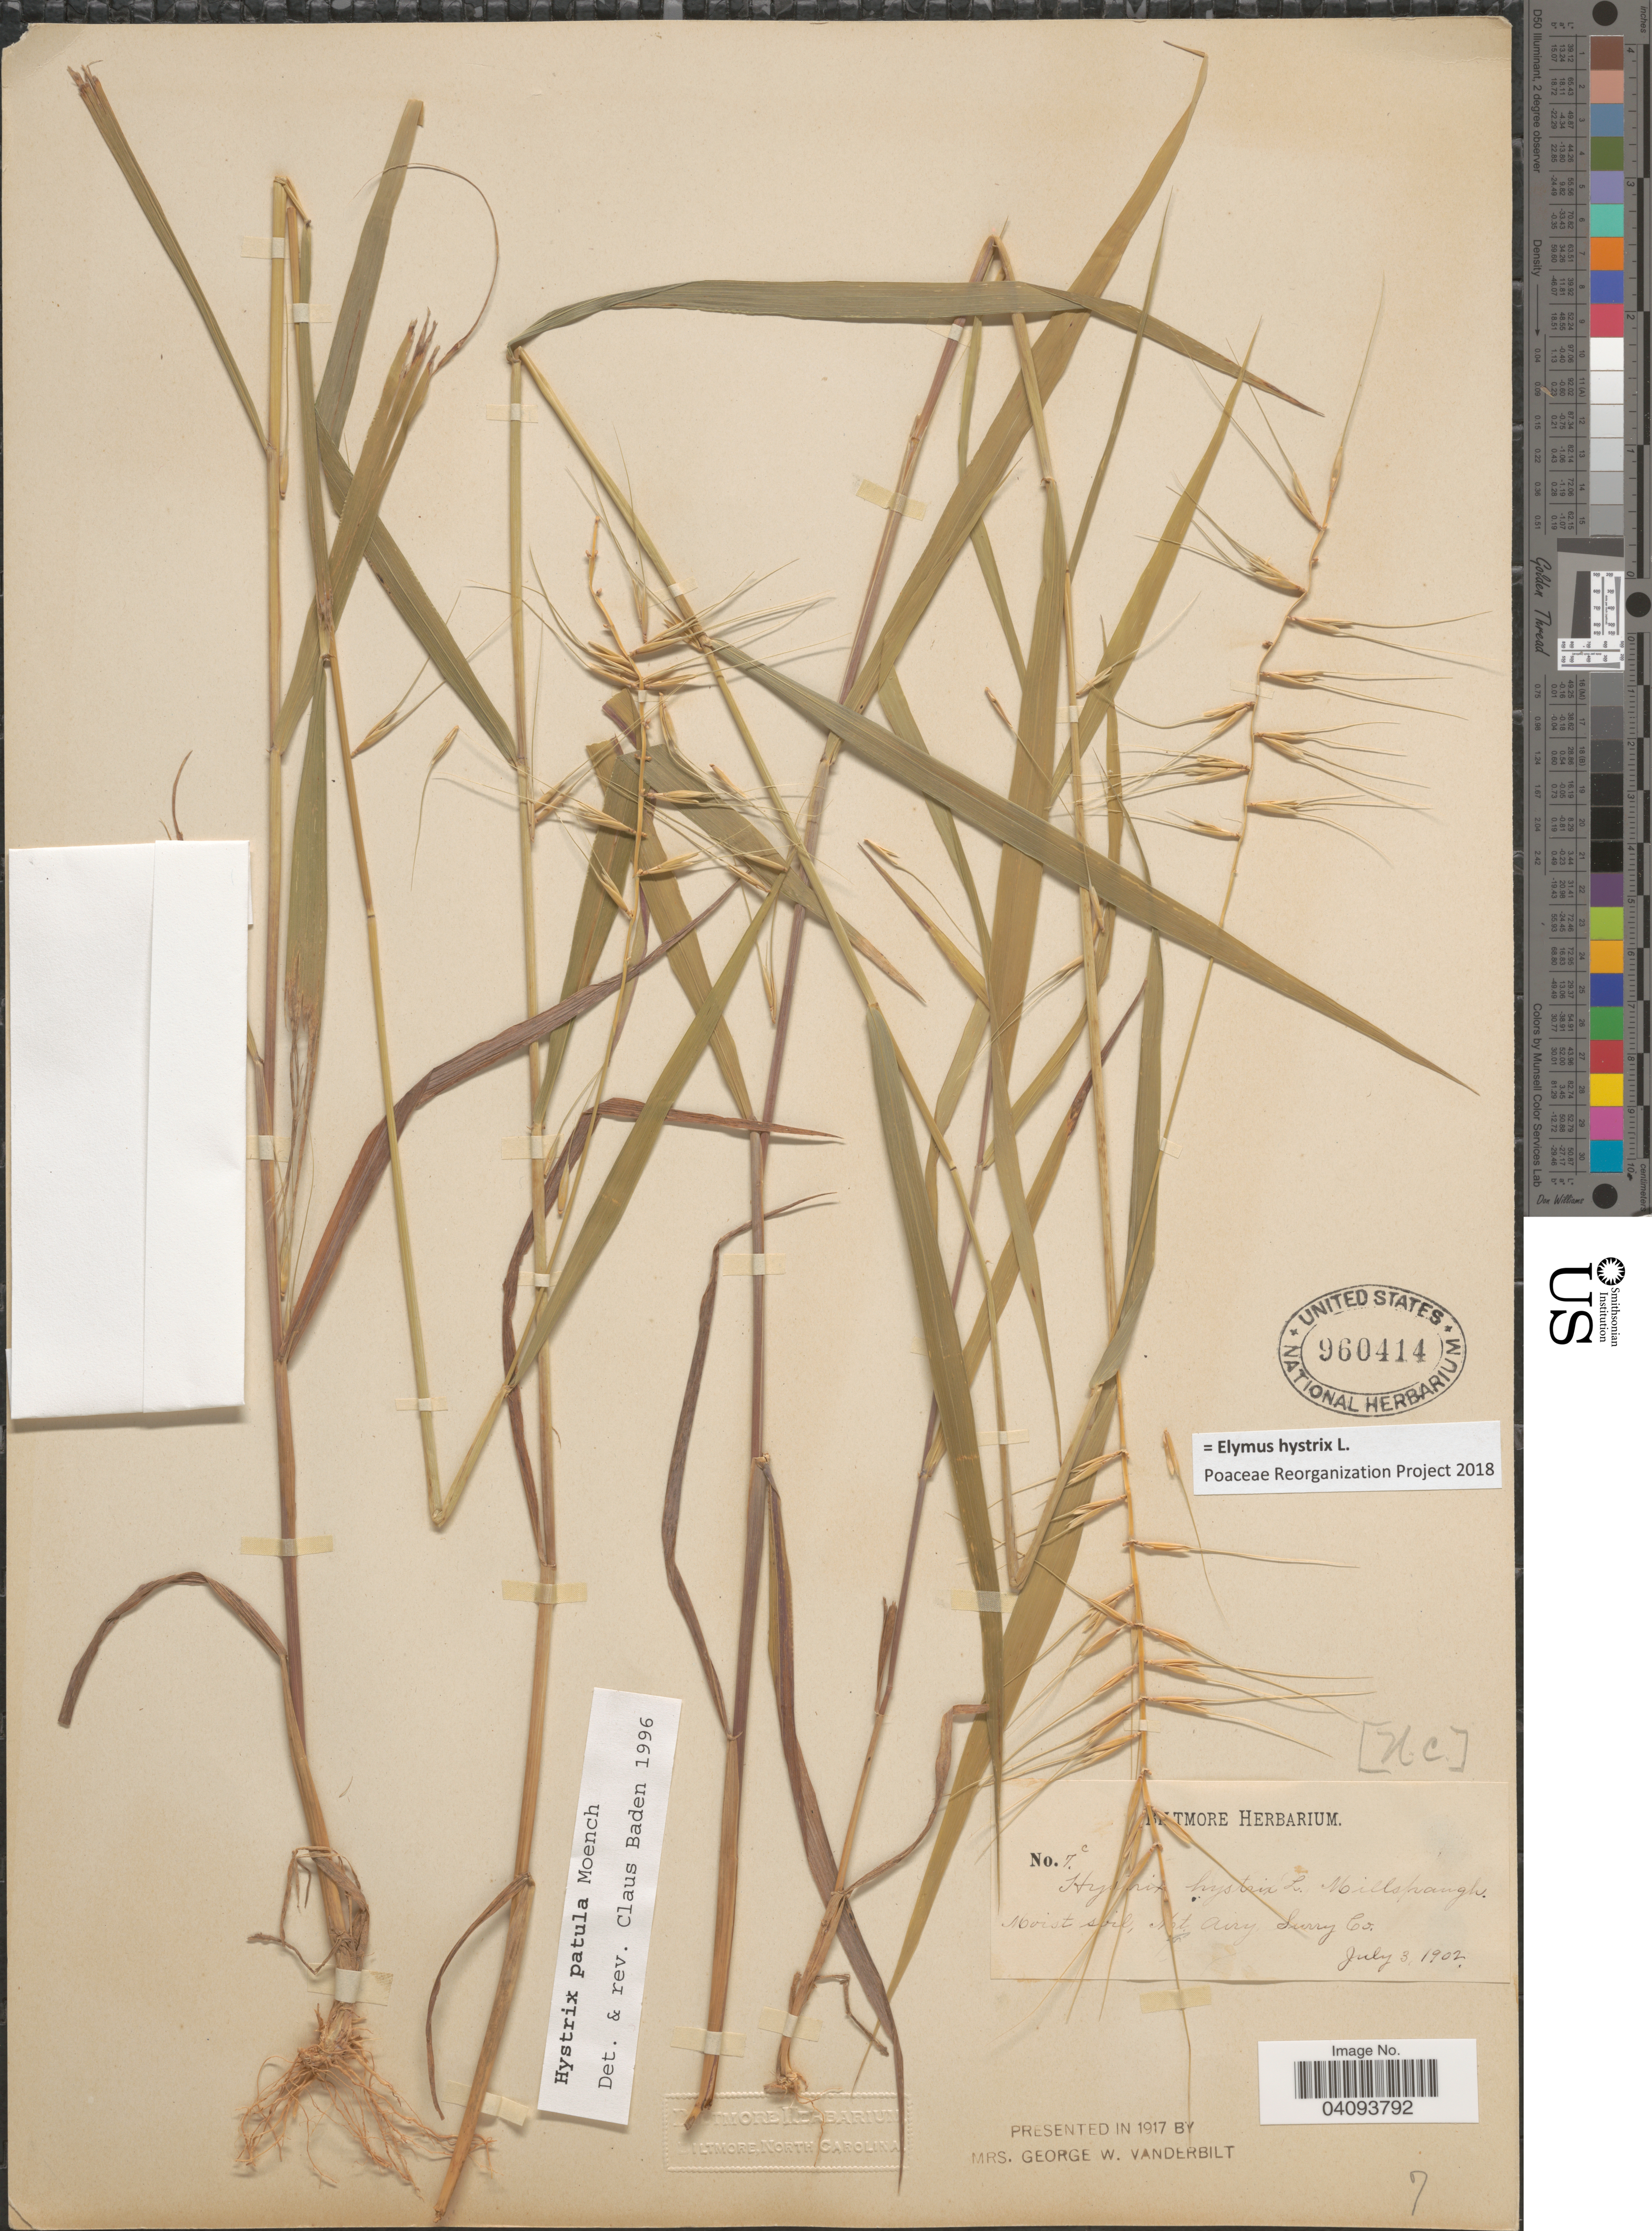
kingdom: Plantae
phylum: Tracheophyta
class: Liliopsida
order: Poales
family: Poaceae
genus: Elymus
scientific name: Elymus hystrix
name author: L.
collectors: ex herb. Biltmore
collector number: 7c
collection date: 1902-07-03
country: United States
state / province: North Carolina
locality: Mt. Airy. Surry Co.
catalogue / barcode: US 960414